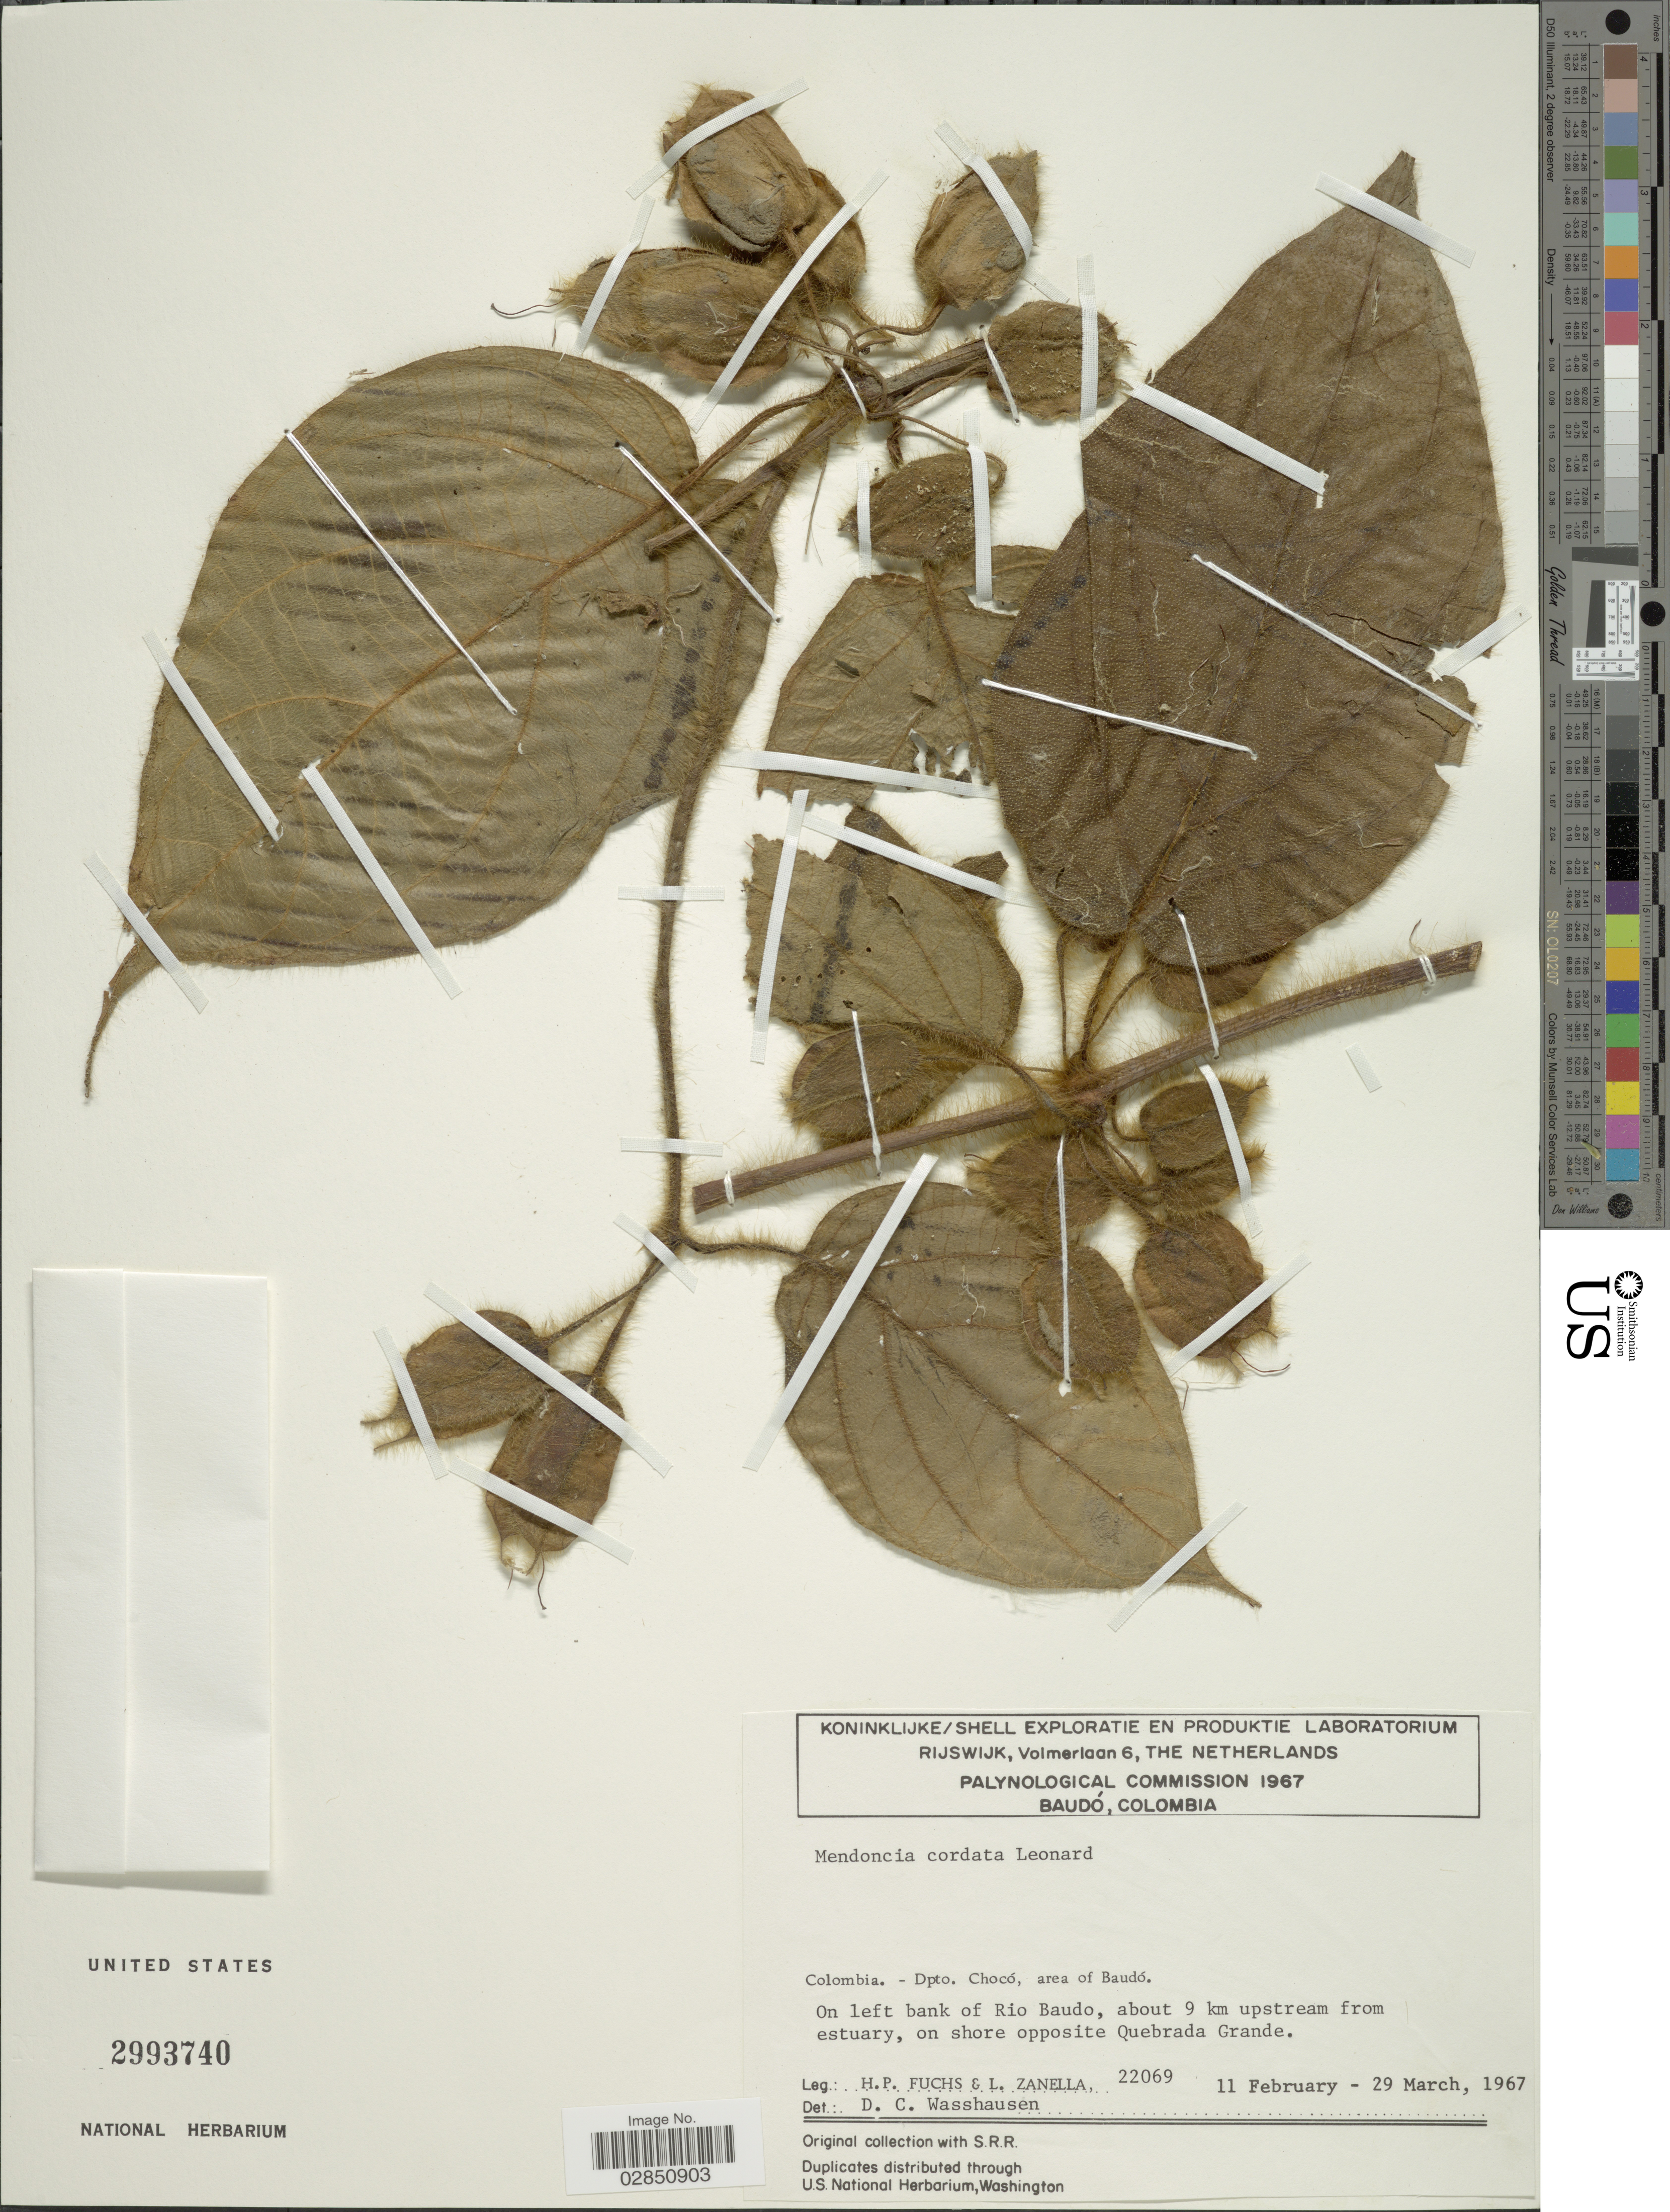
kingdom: Plantae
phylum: Tracheophyta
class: Magnoliopsida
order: Lamiales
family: Acanthaceae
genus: Mendoncia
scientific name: Mendoncia cordata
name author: Leonard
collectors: H. P. Fuchs & L. Zanella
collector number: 22069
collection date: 1967-02-11/1967-03-29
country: Colombia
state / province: Chocó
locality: Dpto. Chocó, area of Baudó. On left bank of Rio Baudo, about 9 km upstream from estuary, on shore opposite Quebrada Grande.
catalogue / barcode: US 2993740